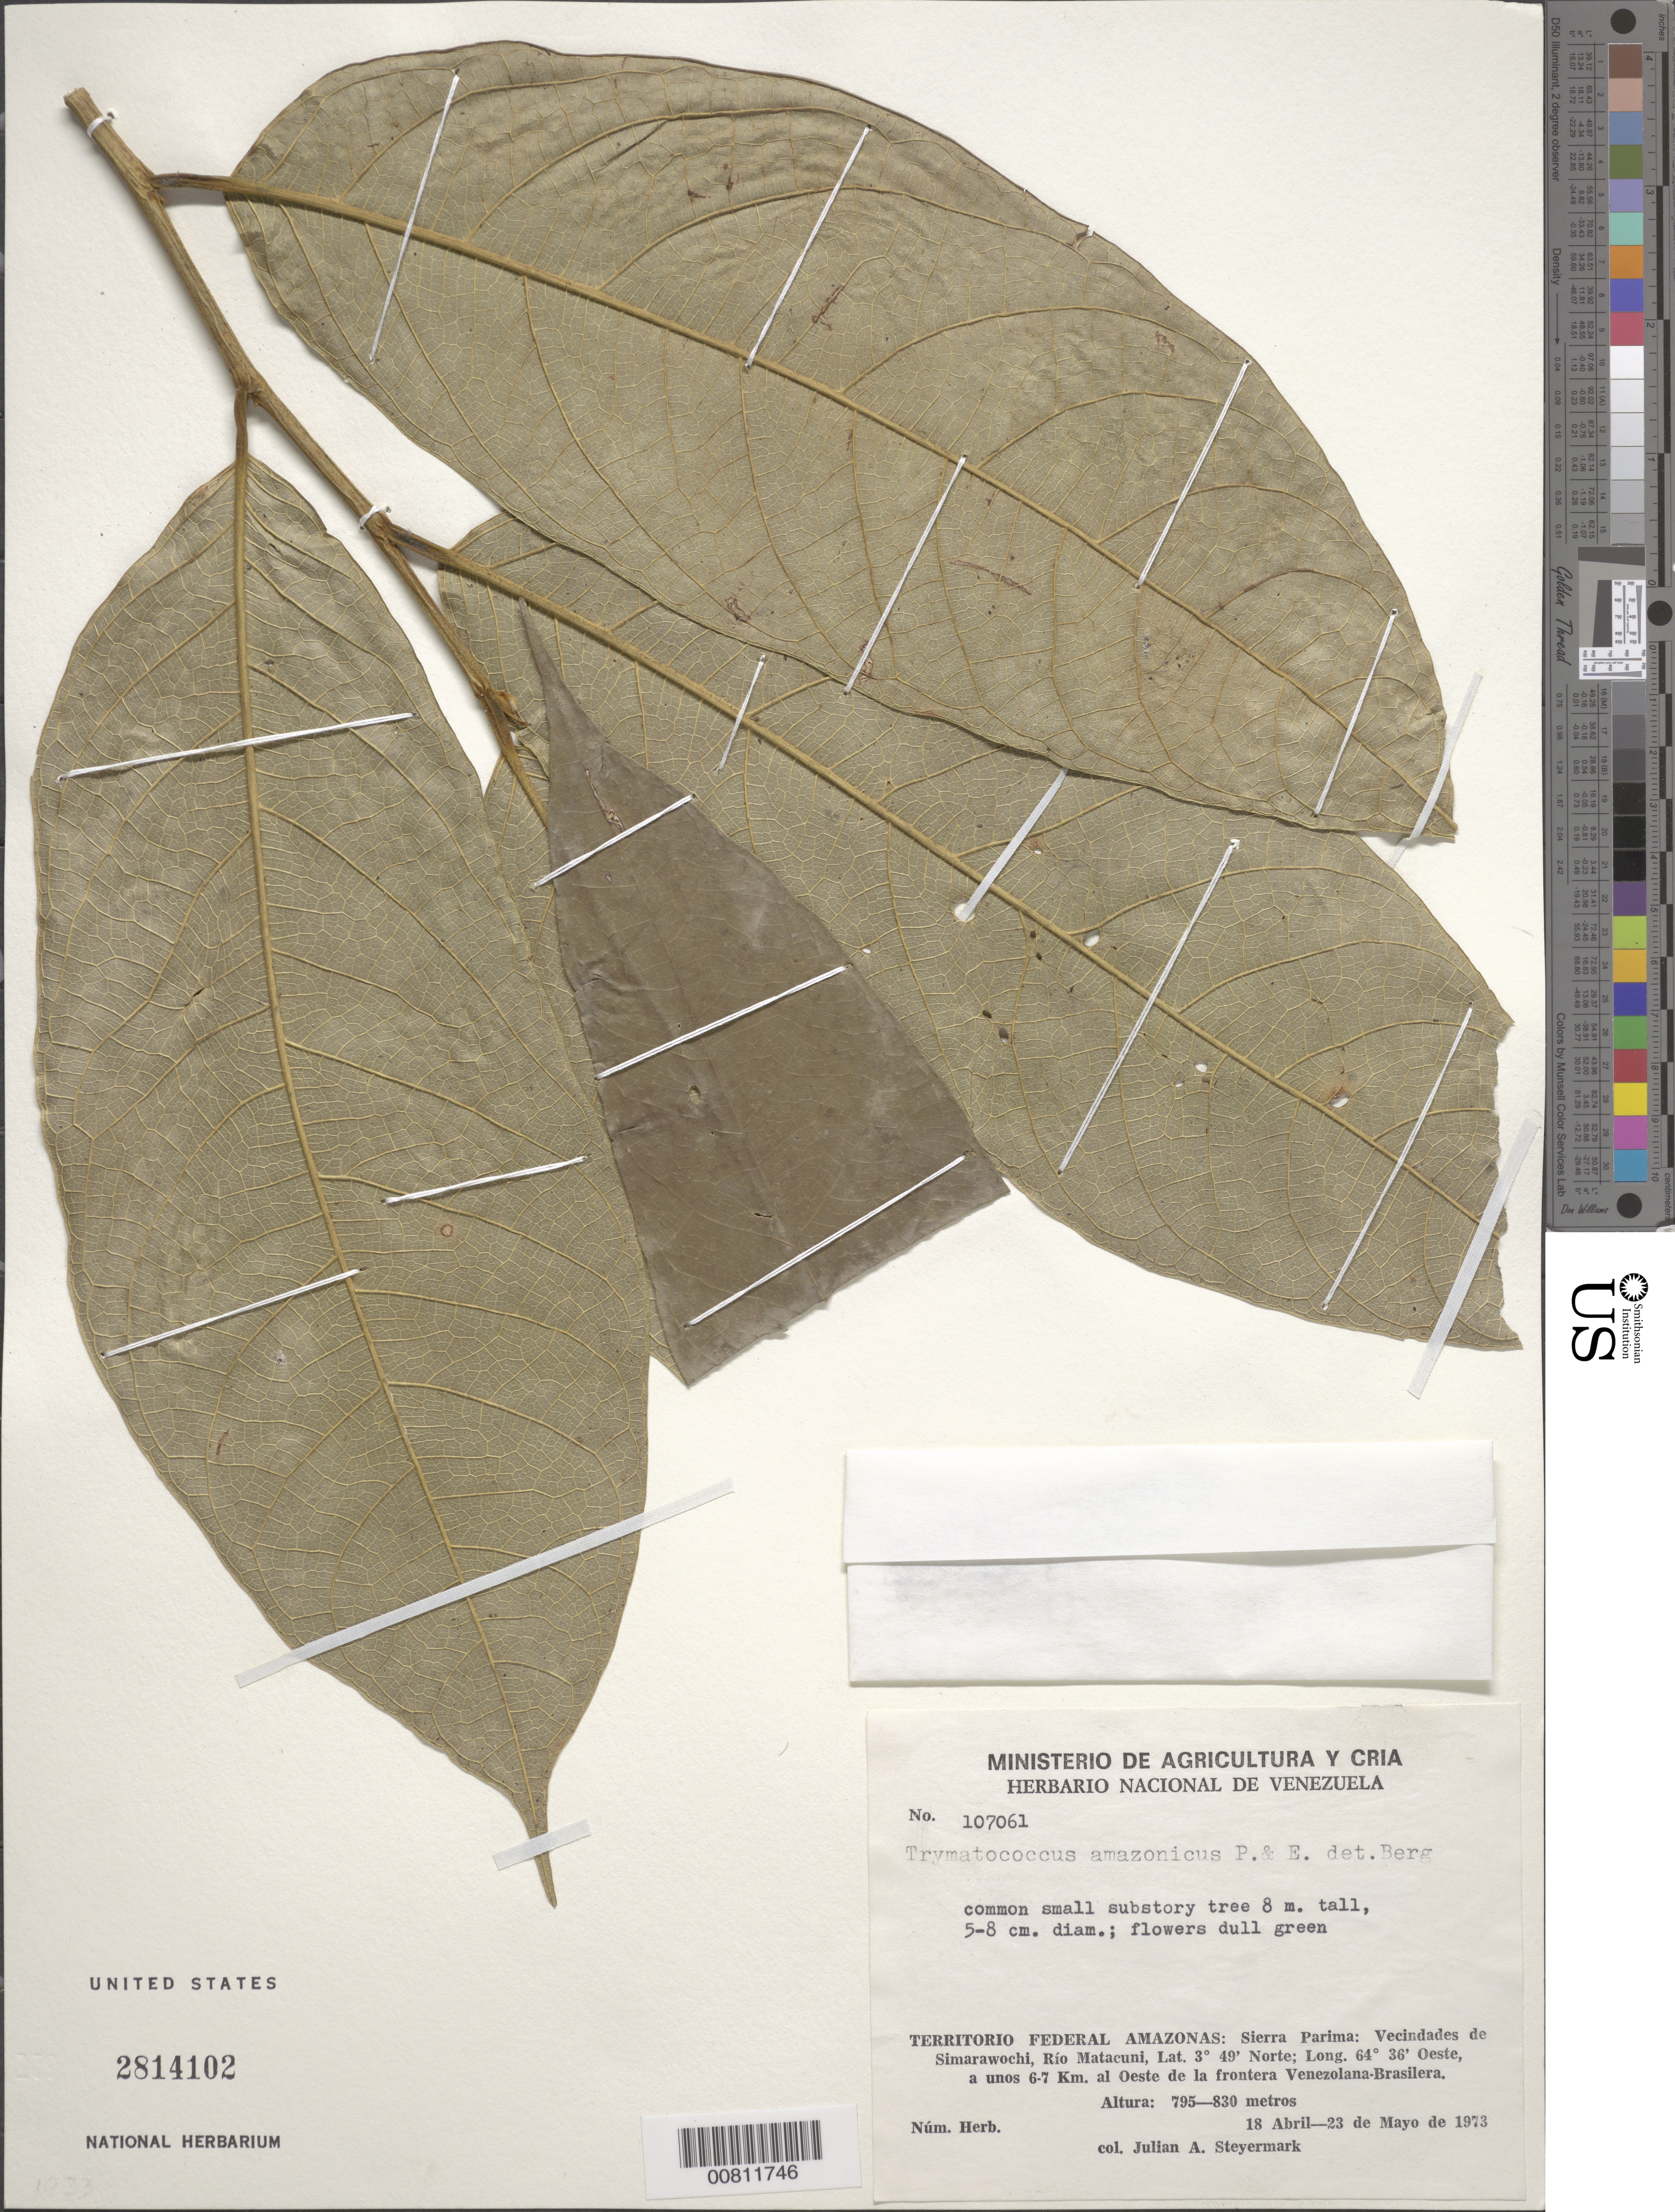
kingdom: Plantae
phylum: Tracheophyta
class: Magnoliopsida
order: Rosales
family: Moraceae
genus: Brosimum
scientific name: Brosimum amazonicum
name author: (Poepp. & Endl.) E. M. Gardner & Zerega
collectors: J. Steyermark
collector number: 107061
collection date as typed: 18-Apr-73 to 23-May-73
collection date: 1973-04-18/1973-05-23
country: Venezuela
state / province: Amazonas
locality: Sierra Parima; vec de Simarawochi, Río Matacuni, a unos 6-7 km al oeste de la frontera Venezolana-Brasilera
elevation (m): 795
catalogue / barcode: US 2814102